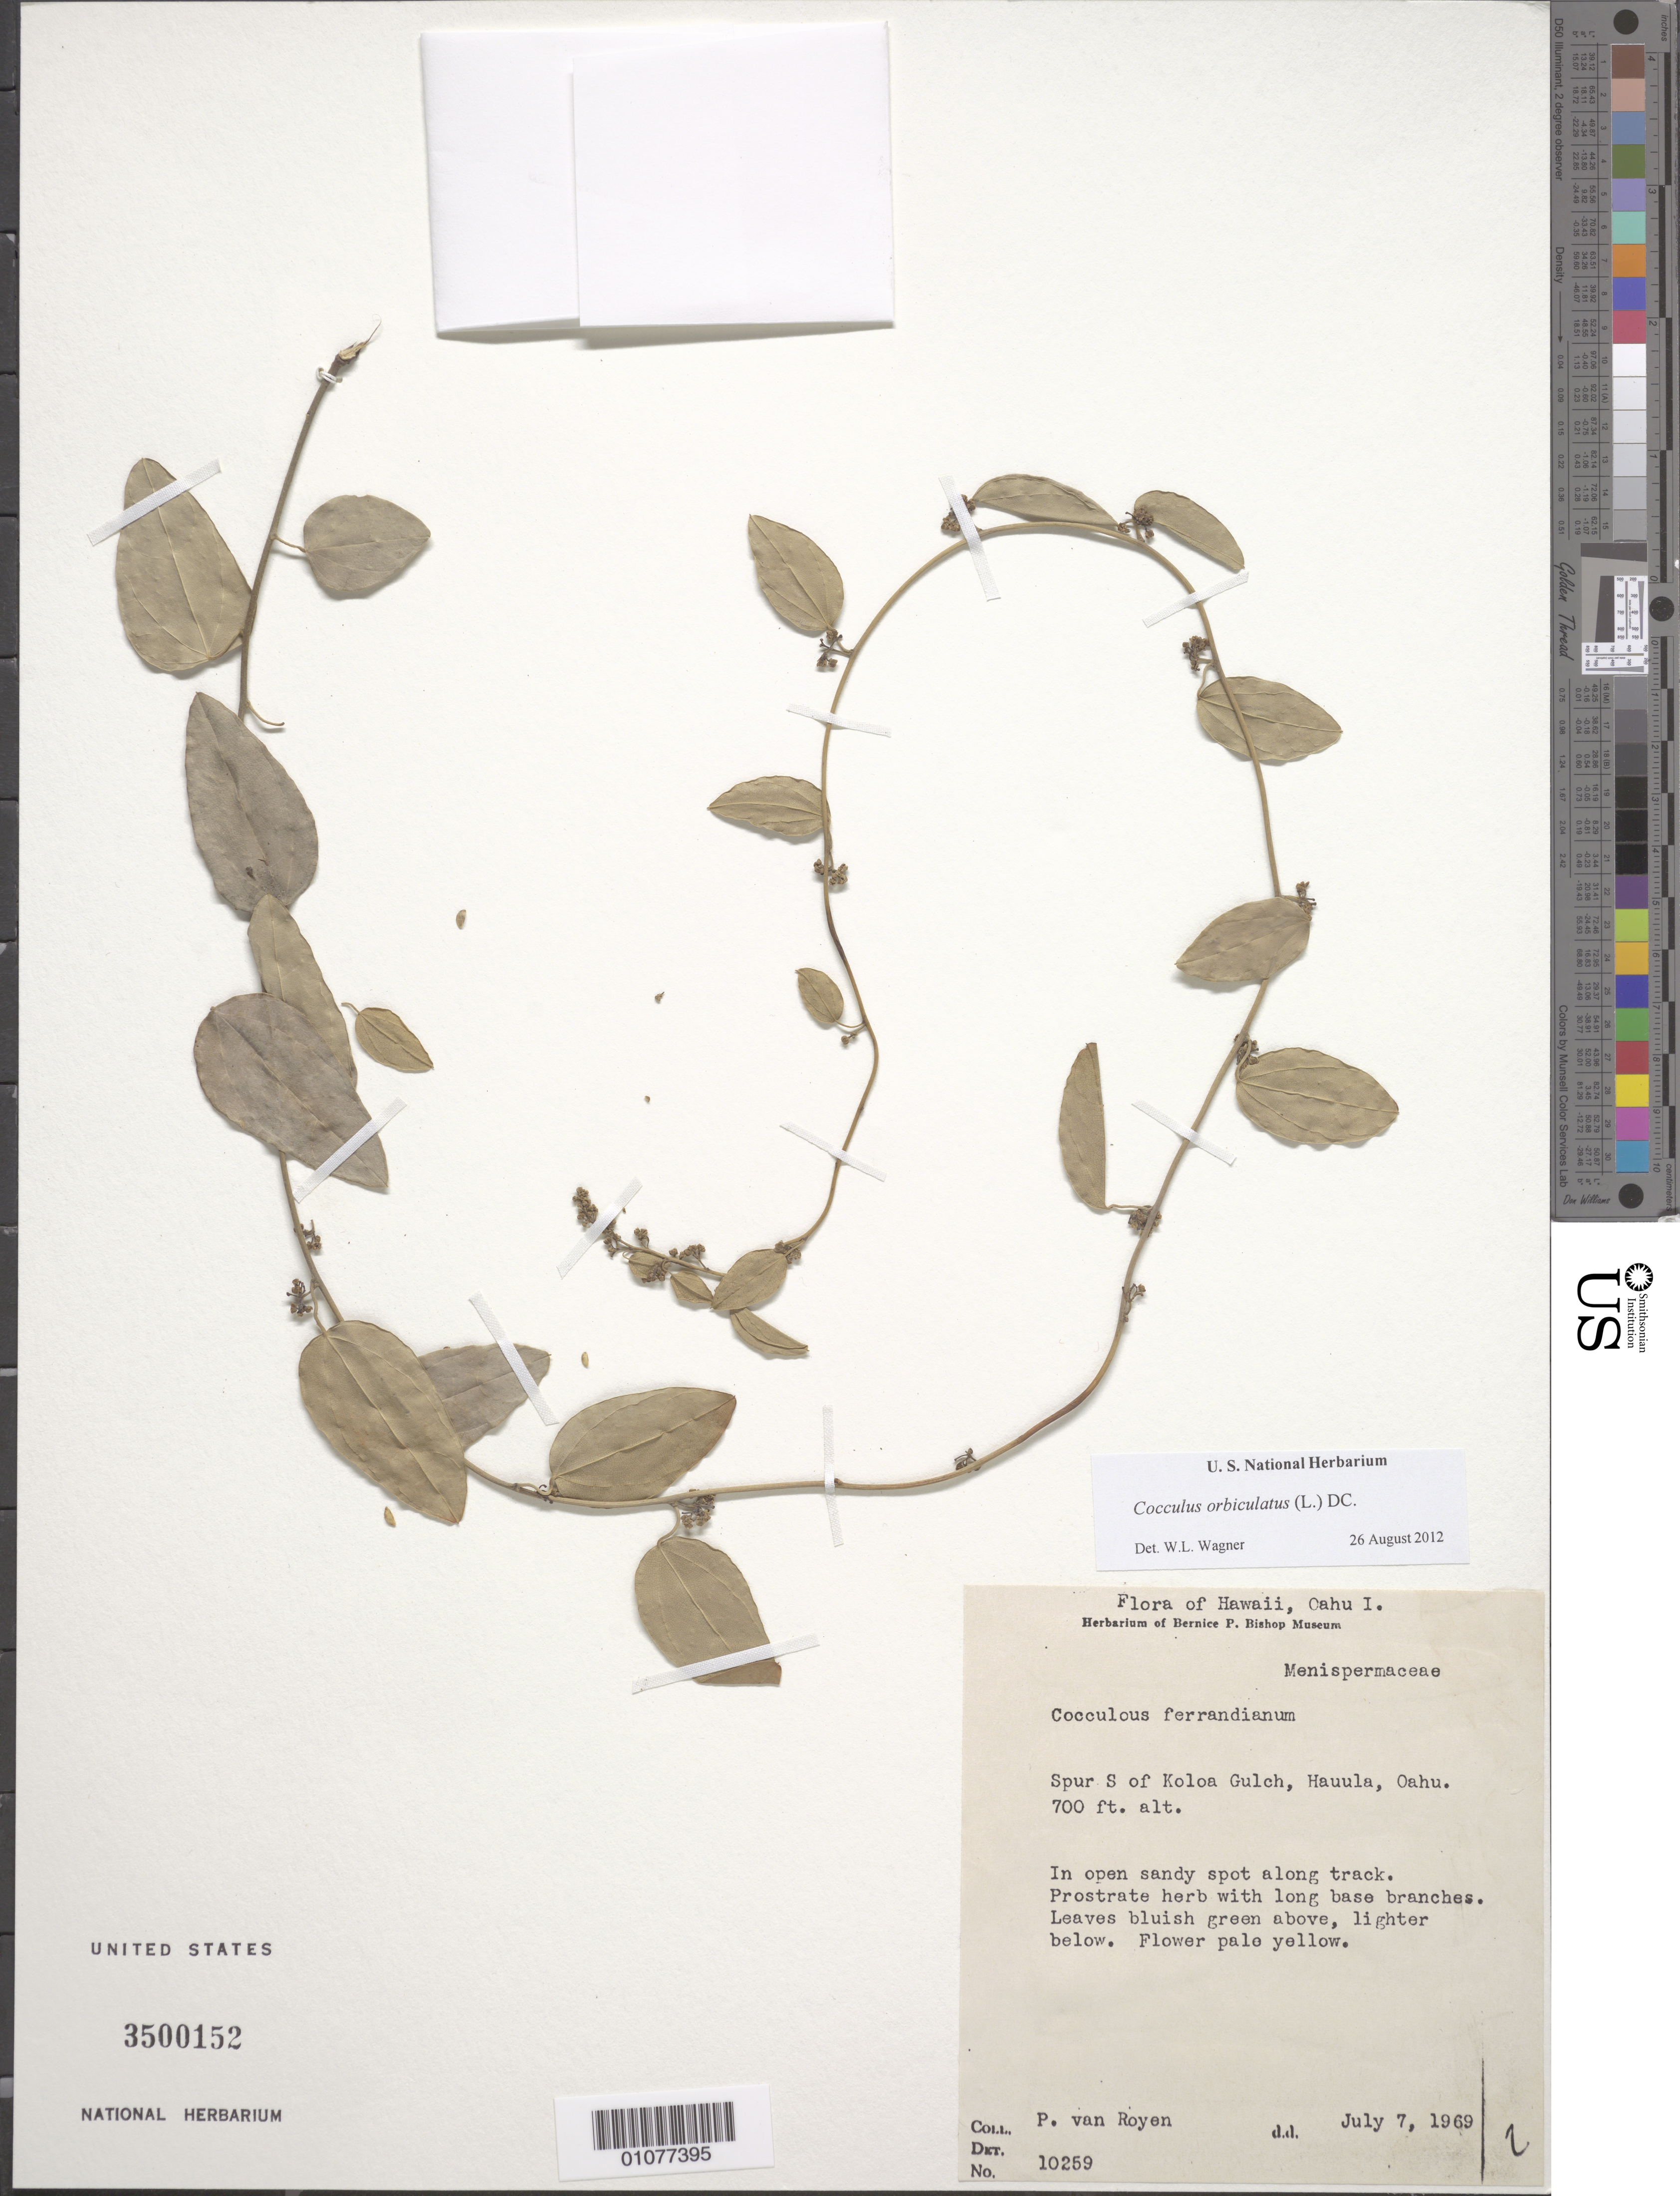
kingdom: Plantae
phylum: Tracheophyta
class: Magnoliopsida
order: Ranunculales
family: Menispermaceae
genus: Cocculus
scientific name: Cocculus orbiculatus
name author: (L.) DC.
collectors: P. van Royen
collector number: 10259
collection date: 1968-07-07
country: United States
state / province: Hawaii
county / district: Honolulu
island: Oahu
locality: Hauula, spur S of Koloa Gulch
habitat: in open sandy spot along track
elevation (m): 213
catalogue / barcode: US 3500152